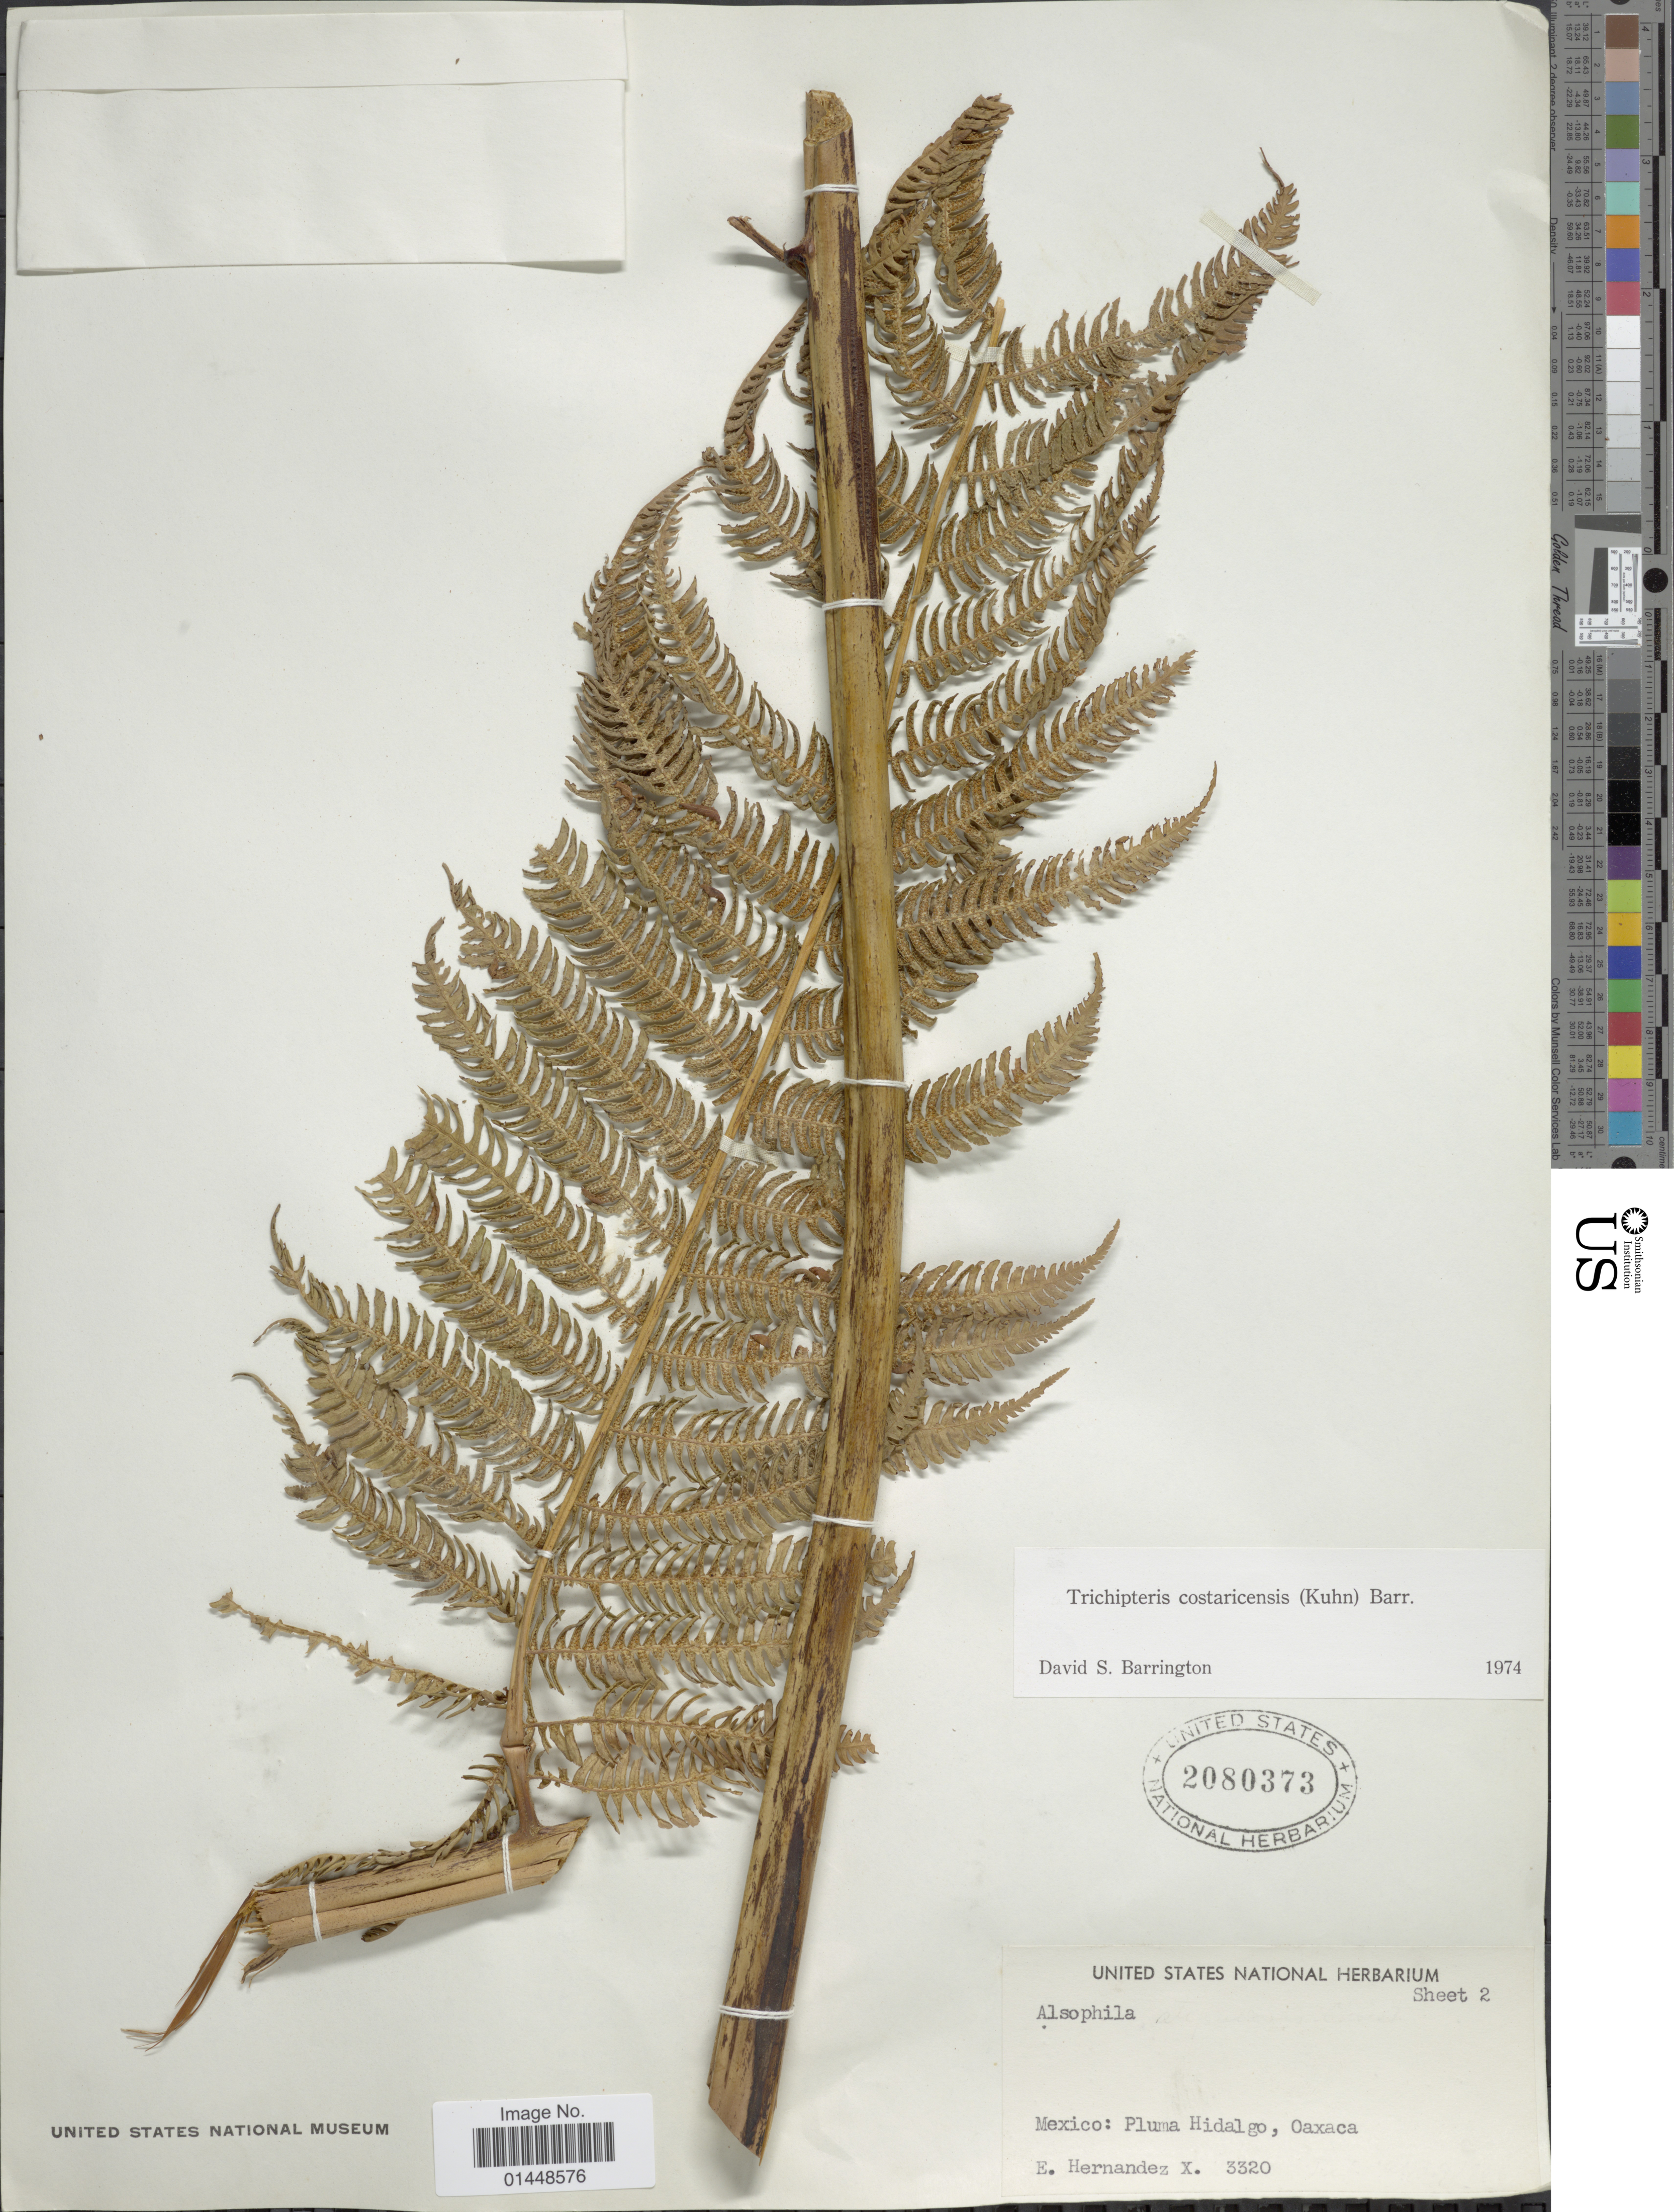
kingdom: Plantae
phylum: Tracheophyta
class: Polypodiopsida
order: Cyatheales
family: Cyatheaceae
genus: Cyathea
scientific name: Cyathea costaricensis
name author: (Kuhn) Domin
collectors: E. Hernandez X.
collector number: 3320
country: Mexico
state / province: Oaxaca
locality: Mexico: Pluma Hidalgo, Oaxaca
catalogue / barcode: US 2080373